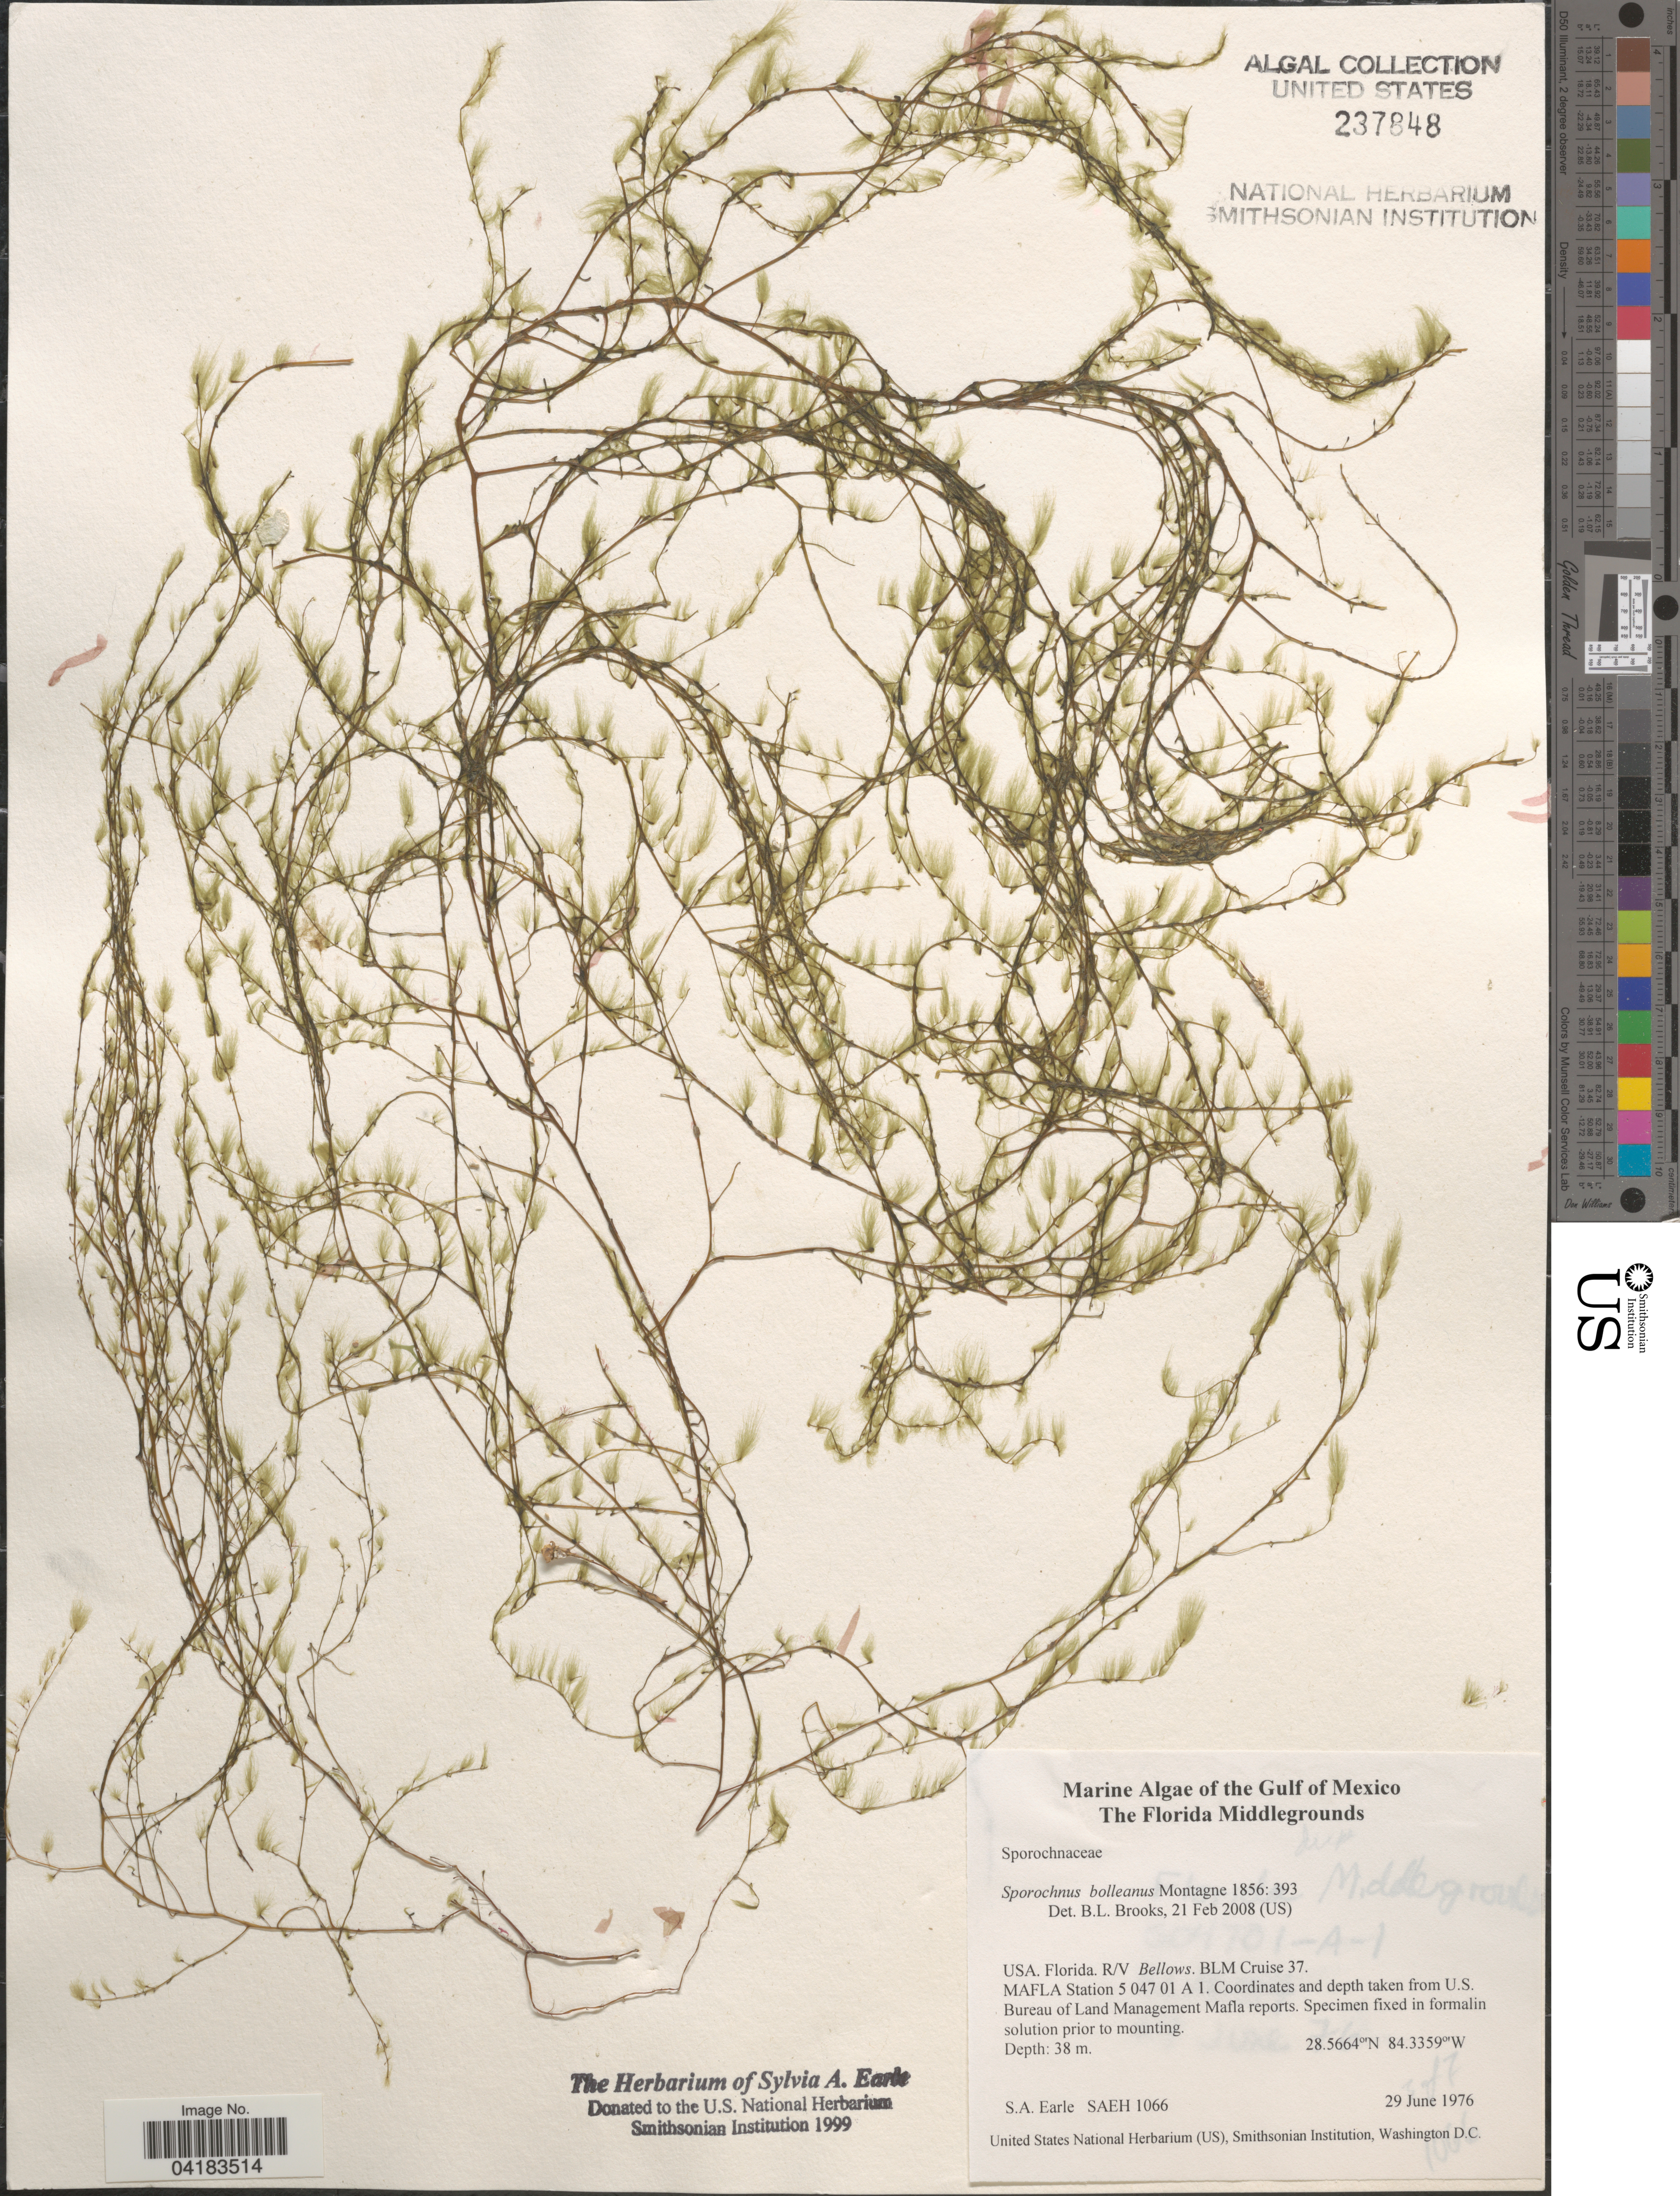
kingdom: Chromista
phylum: Ochrophyta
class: Phaeophyceae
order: Sporochnales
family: Sporochnaceae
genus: Sporochnus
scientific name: Sporochnus bolleanus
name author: Mont.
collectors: S. A. Earle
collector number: SAEH1066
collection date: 1976-06-29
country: United States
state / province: Florida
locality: The Gulf of Mexico. The Florida Middlegrounds. R/V Bellows. BLM Cruise 37. MAFLA Station 5 047 01 A 1. Coordinates and depth taken from U.S. Bureau of Land Management Mafla reports.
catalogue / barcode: US 237848